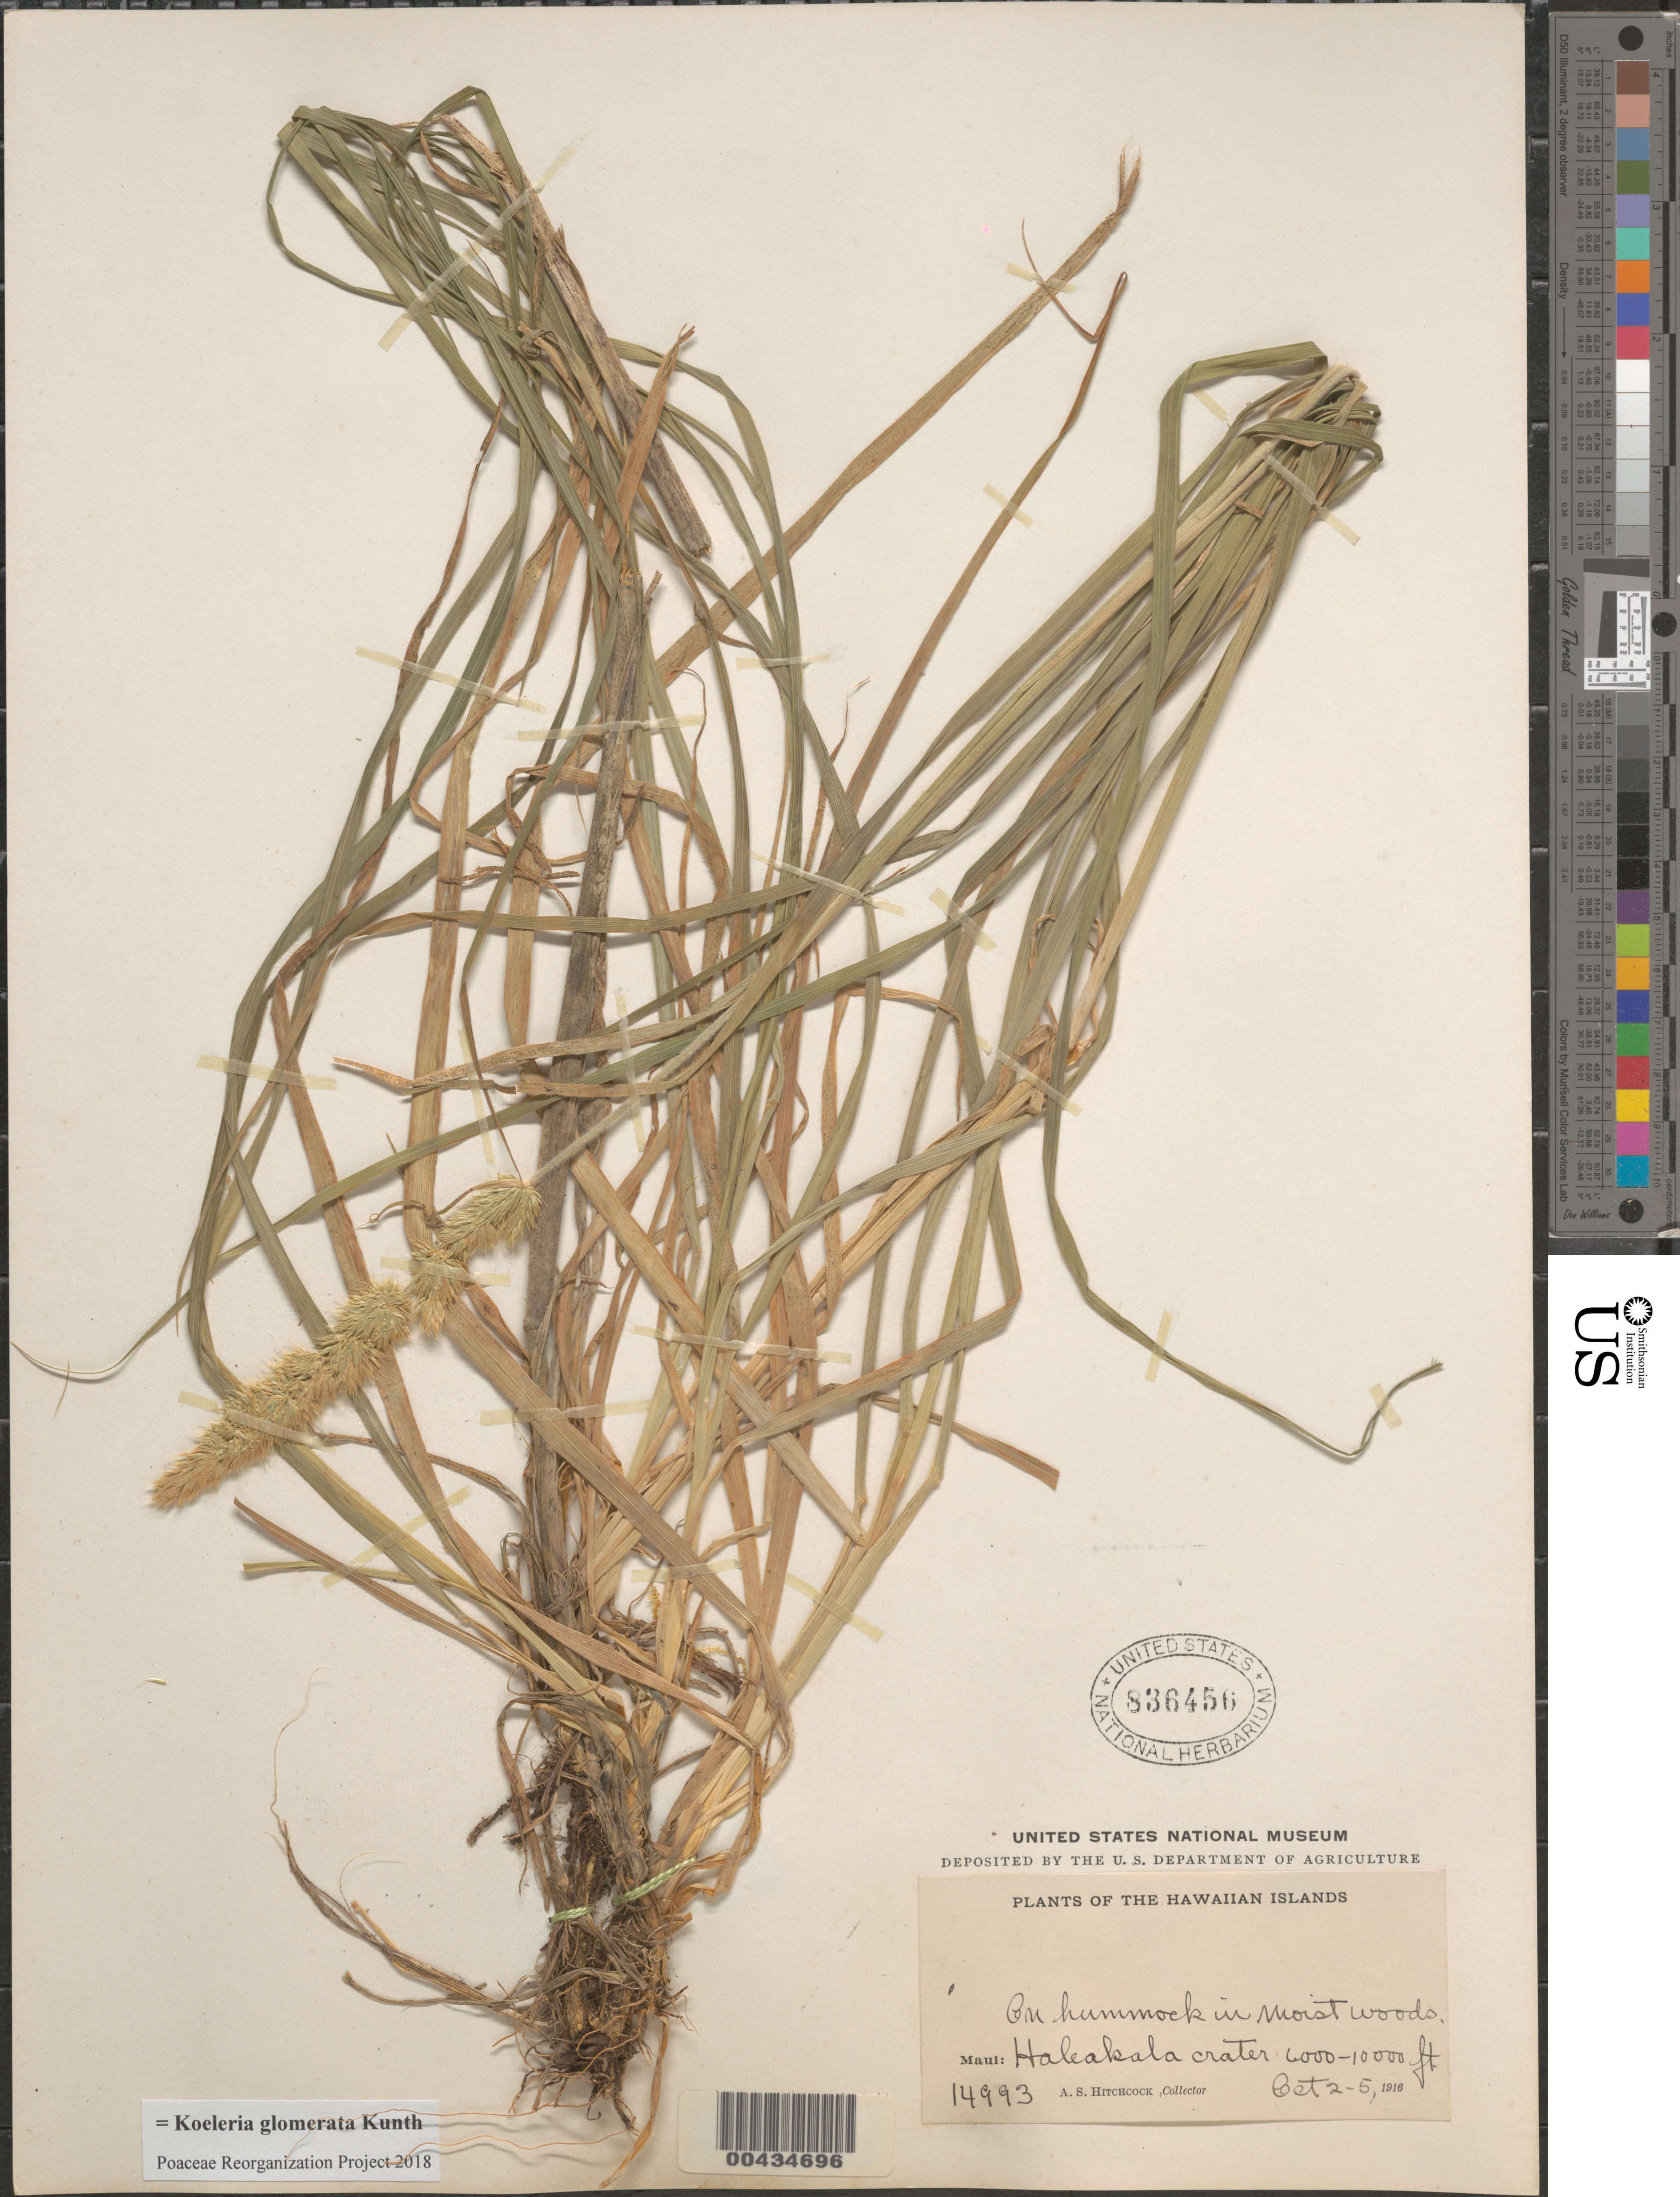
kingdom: Plantae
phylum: Tracheophyta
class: Liliopsida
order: Poales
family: Poaceae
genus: Koeleria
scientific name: Koeleria glomerata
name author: Kunth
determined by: Poaceae Reorganization Project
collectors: A. S. Hitchcock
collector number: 14993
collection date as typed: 2 Oct 1916 to 5 Oct 1916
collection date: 1916-10-02/1916-10-05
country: United States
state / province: Hawaii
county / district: Maui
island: Maui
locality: Haleakala Crater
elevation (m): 1829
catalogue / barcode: US 836456